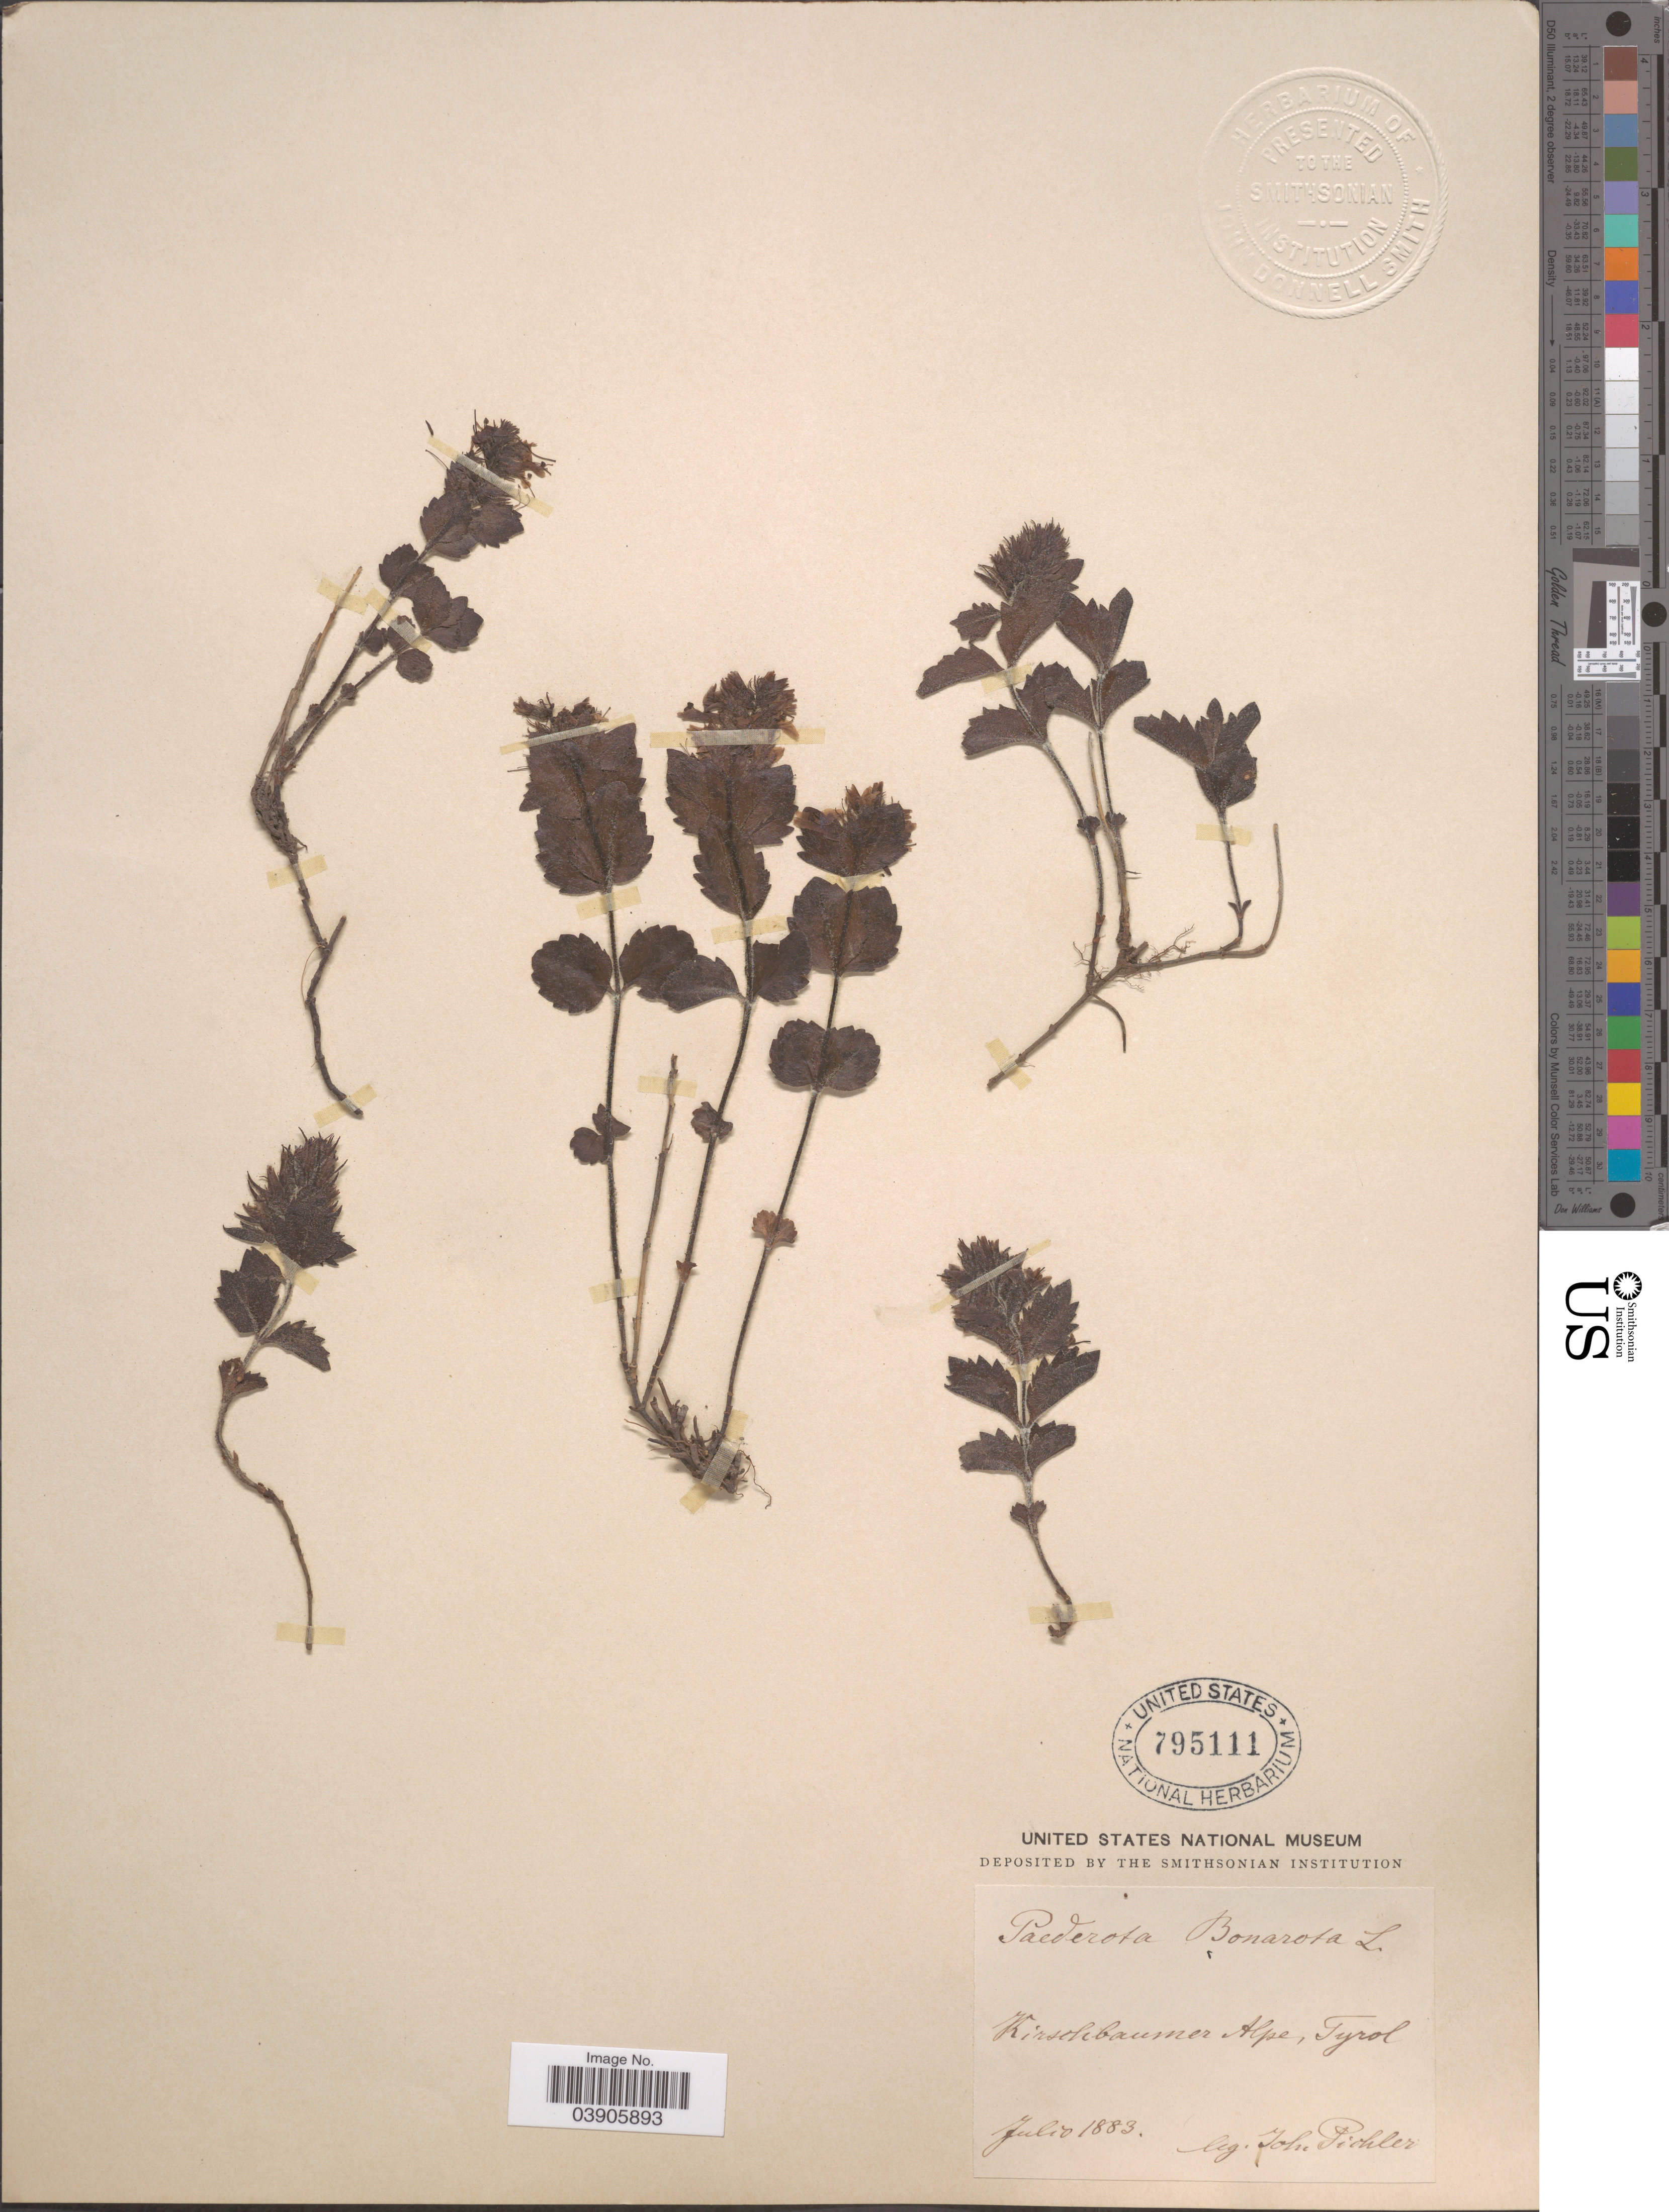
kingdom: Plantae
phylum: Tracheophyta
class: Magnoliopsida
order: Lamiales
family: Plantaginaceae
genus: Paederota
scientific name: Paederota bonarota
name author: (L.) L.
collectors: J. Pichler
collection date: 1883-07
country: Austria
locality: Kirschbaumer [Kerschbaumer] Alpe, Tyrol.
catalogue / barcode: US 795111